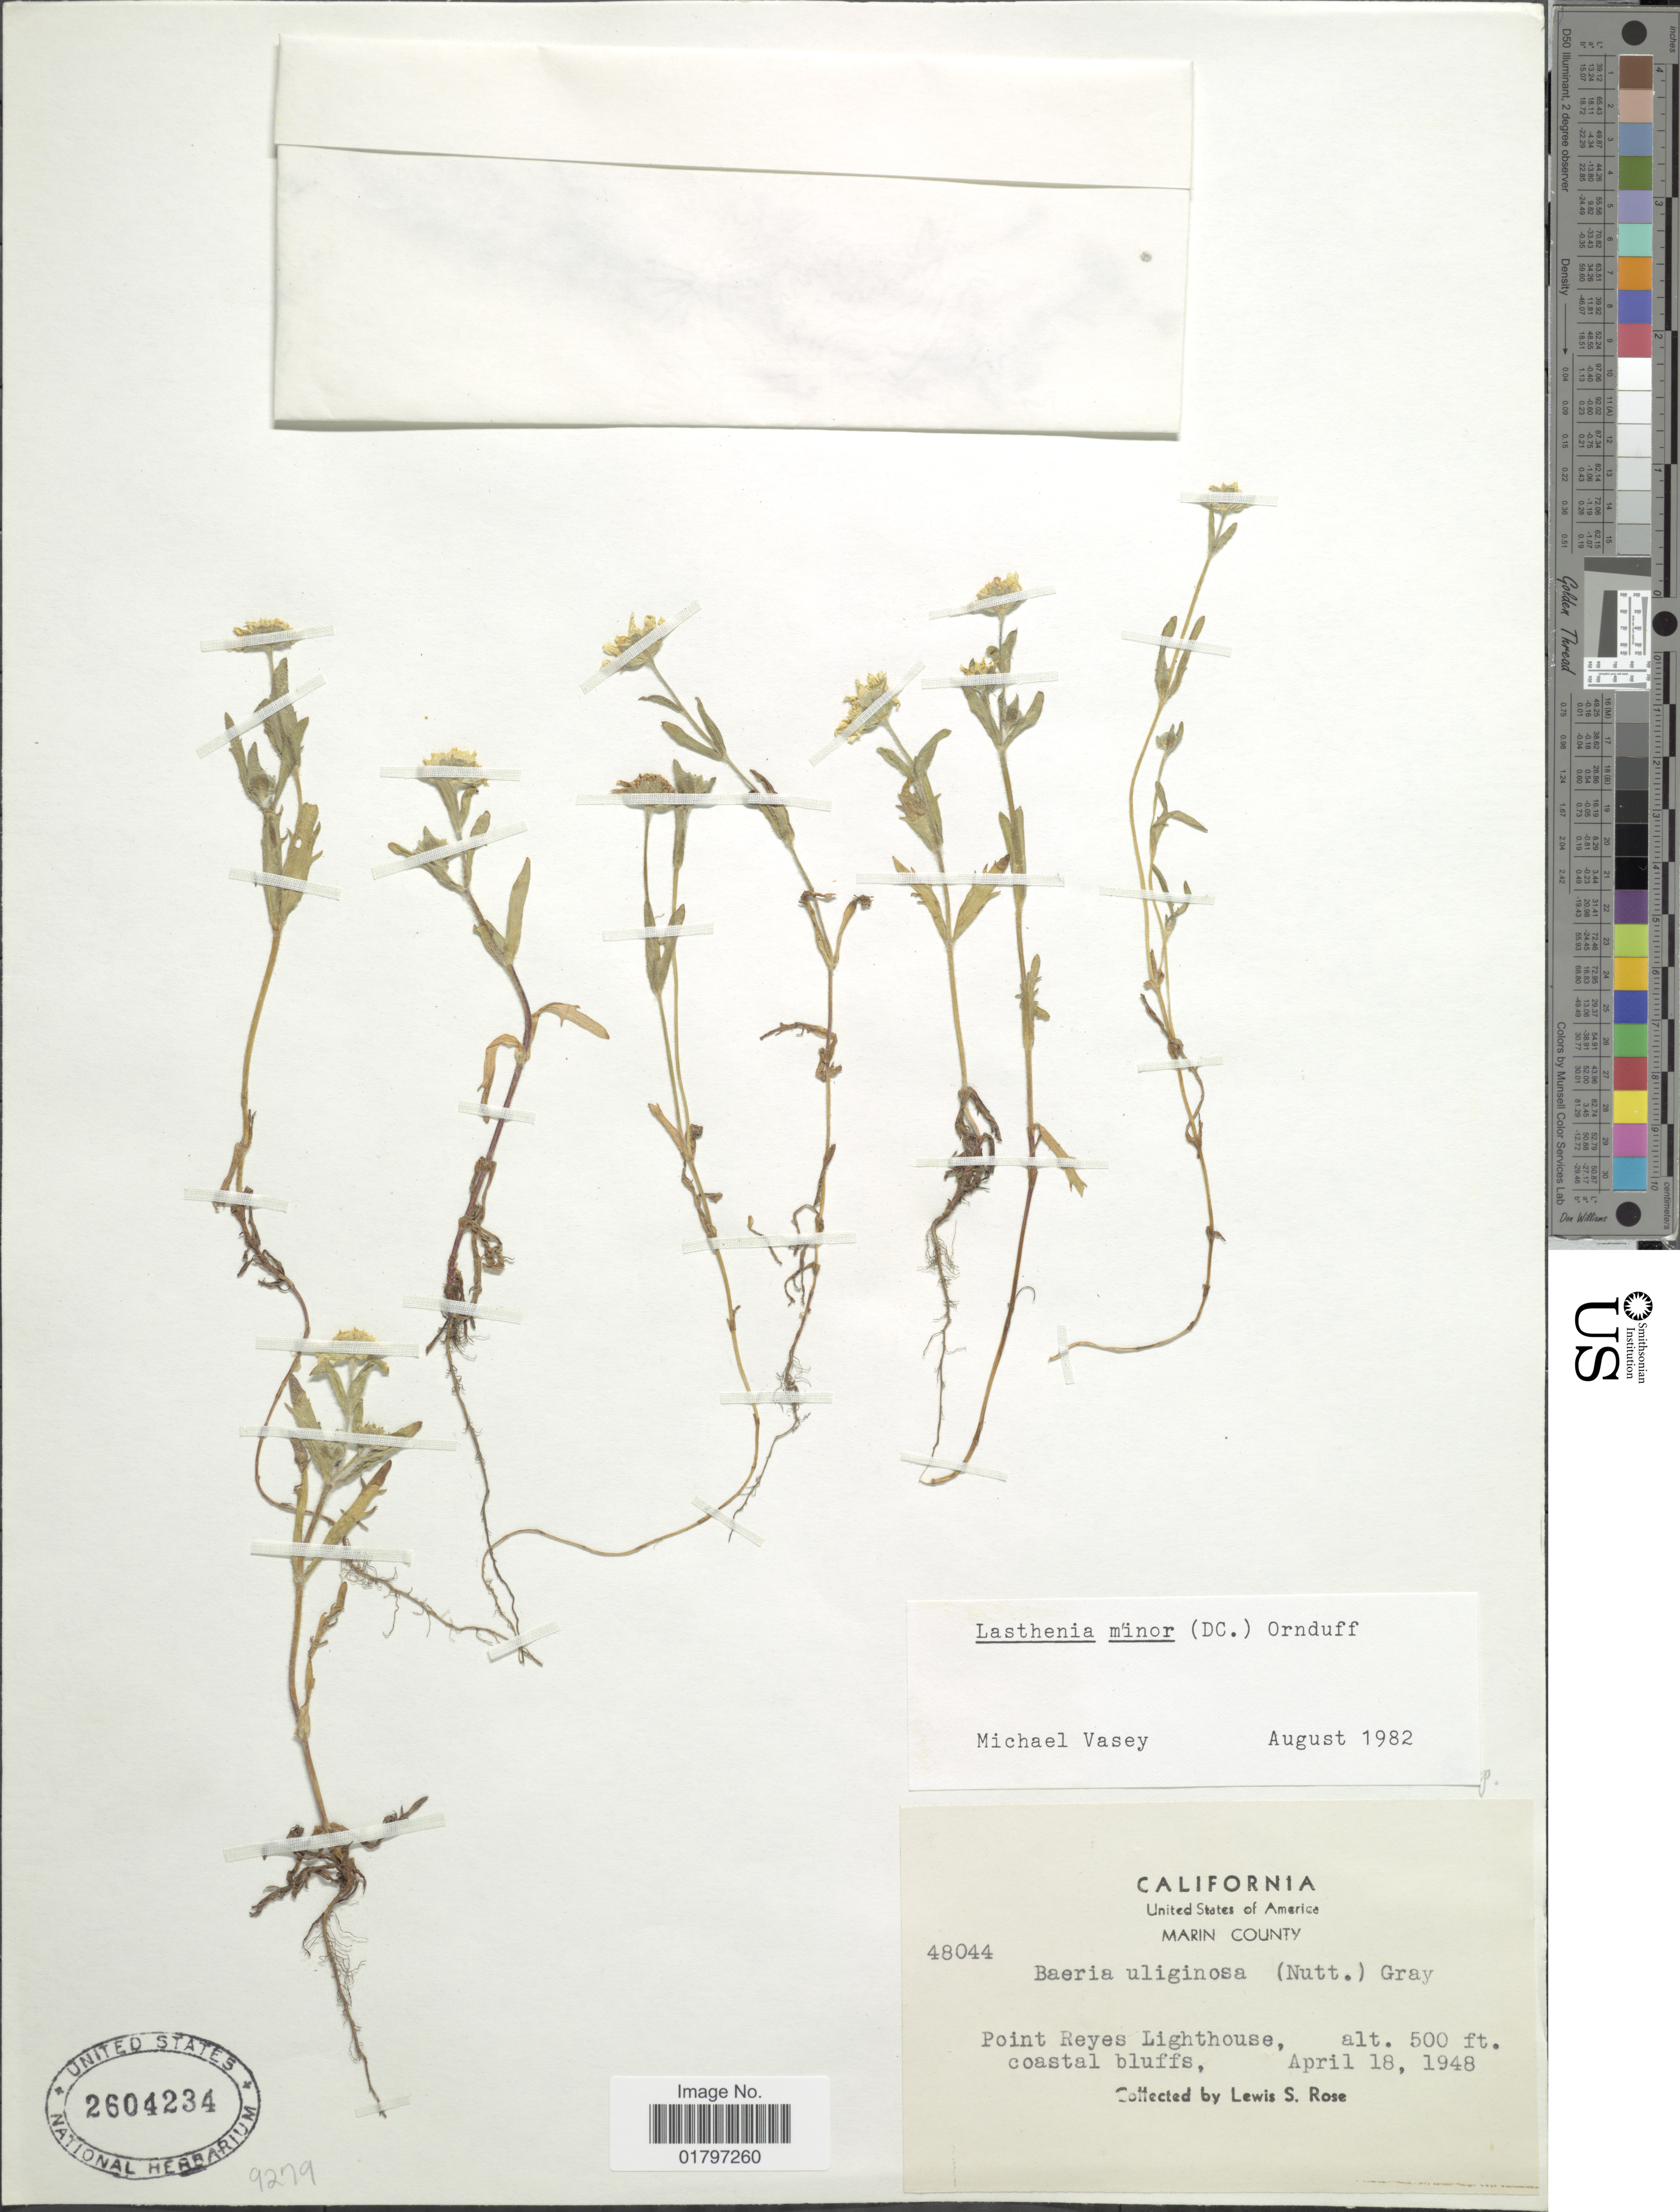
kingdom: Plantae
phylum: Tracheophyta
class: Magnoliopsida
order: Asterales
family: Asteraceae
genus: Lasthenia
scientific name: Lasthenia minor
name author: (DC.) Ornduff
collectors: L. S. Rose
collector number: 48044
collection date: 1948-04-18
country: United States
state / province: California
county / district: Marin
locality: Marin County. Point Reyes Lighthouse, coastal bluffs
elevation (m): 152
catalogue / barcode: US 2604234